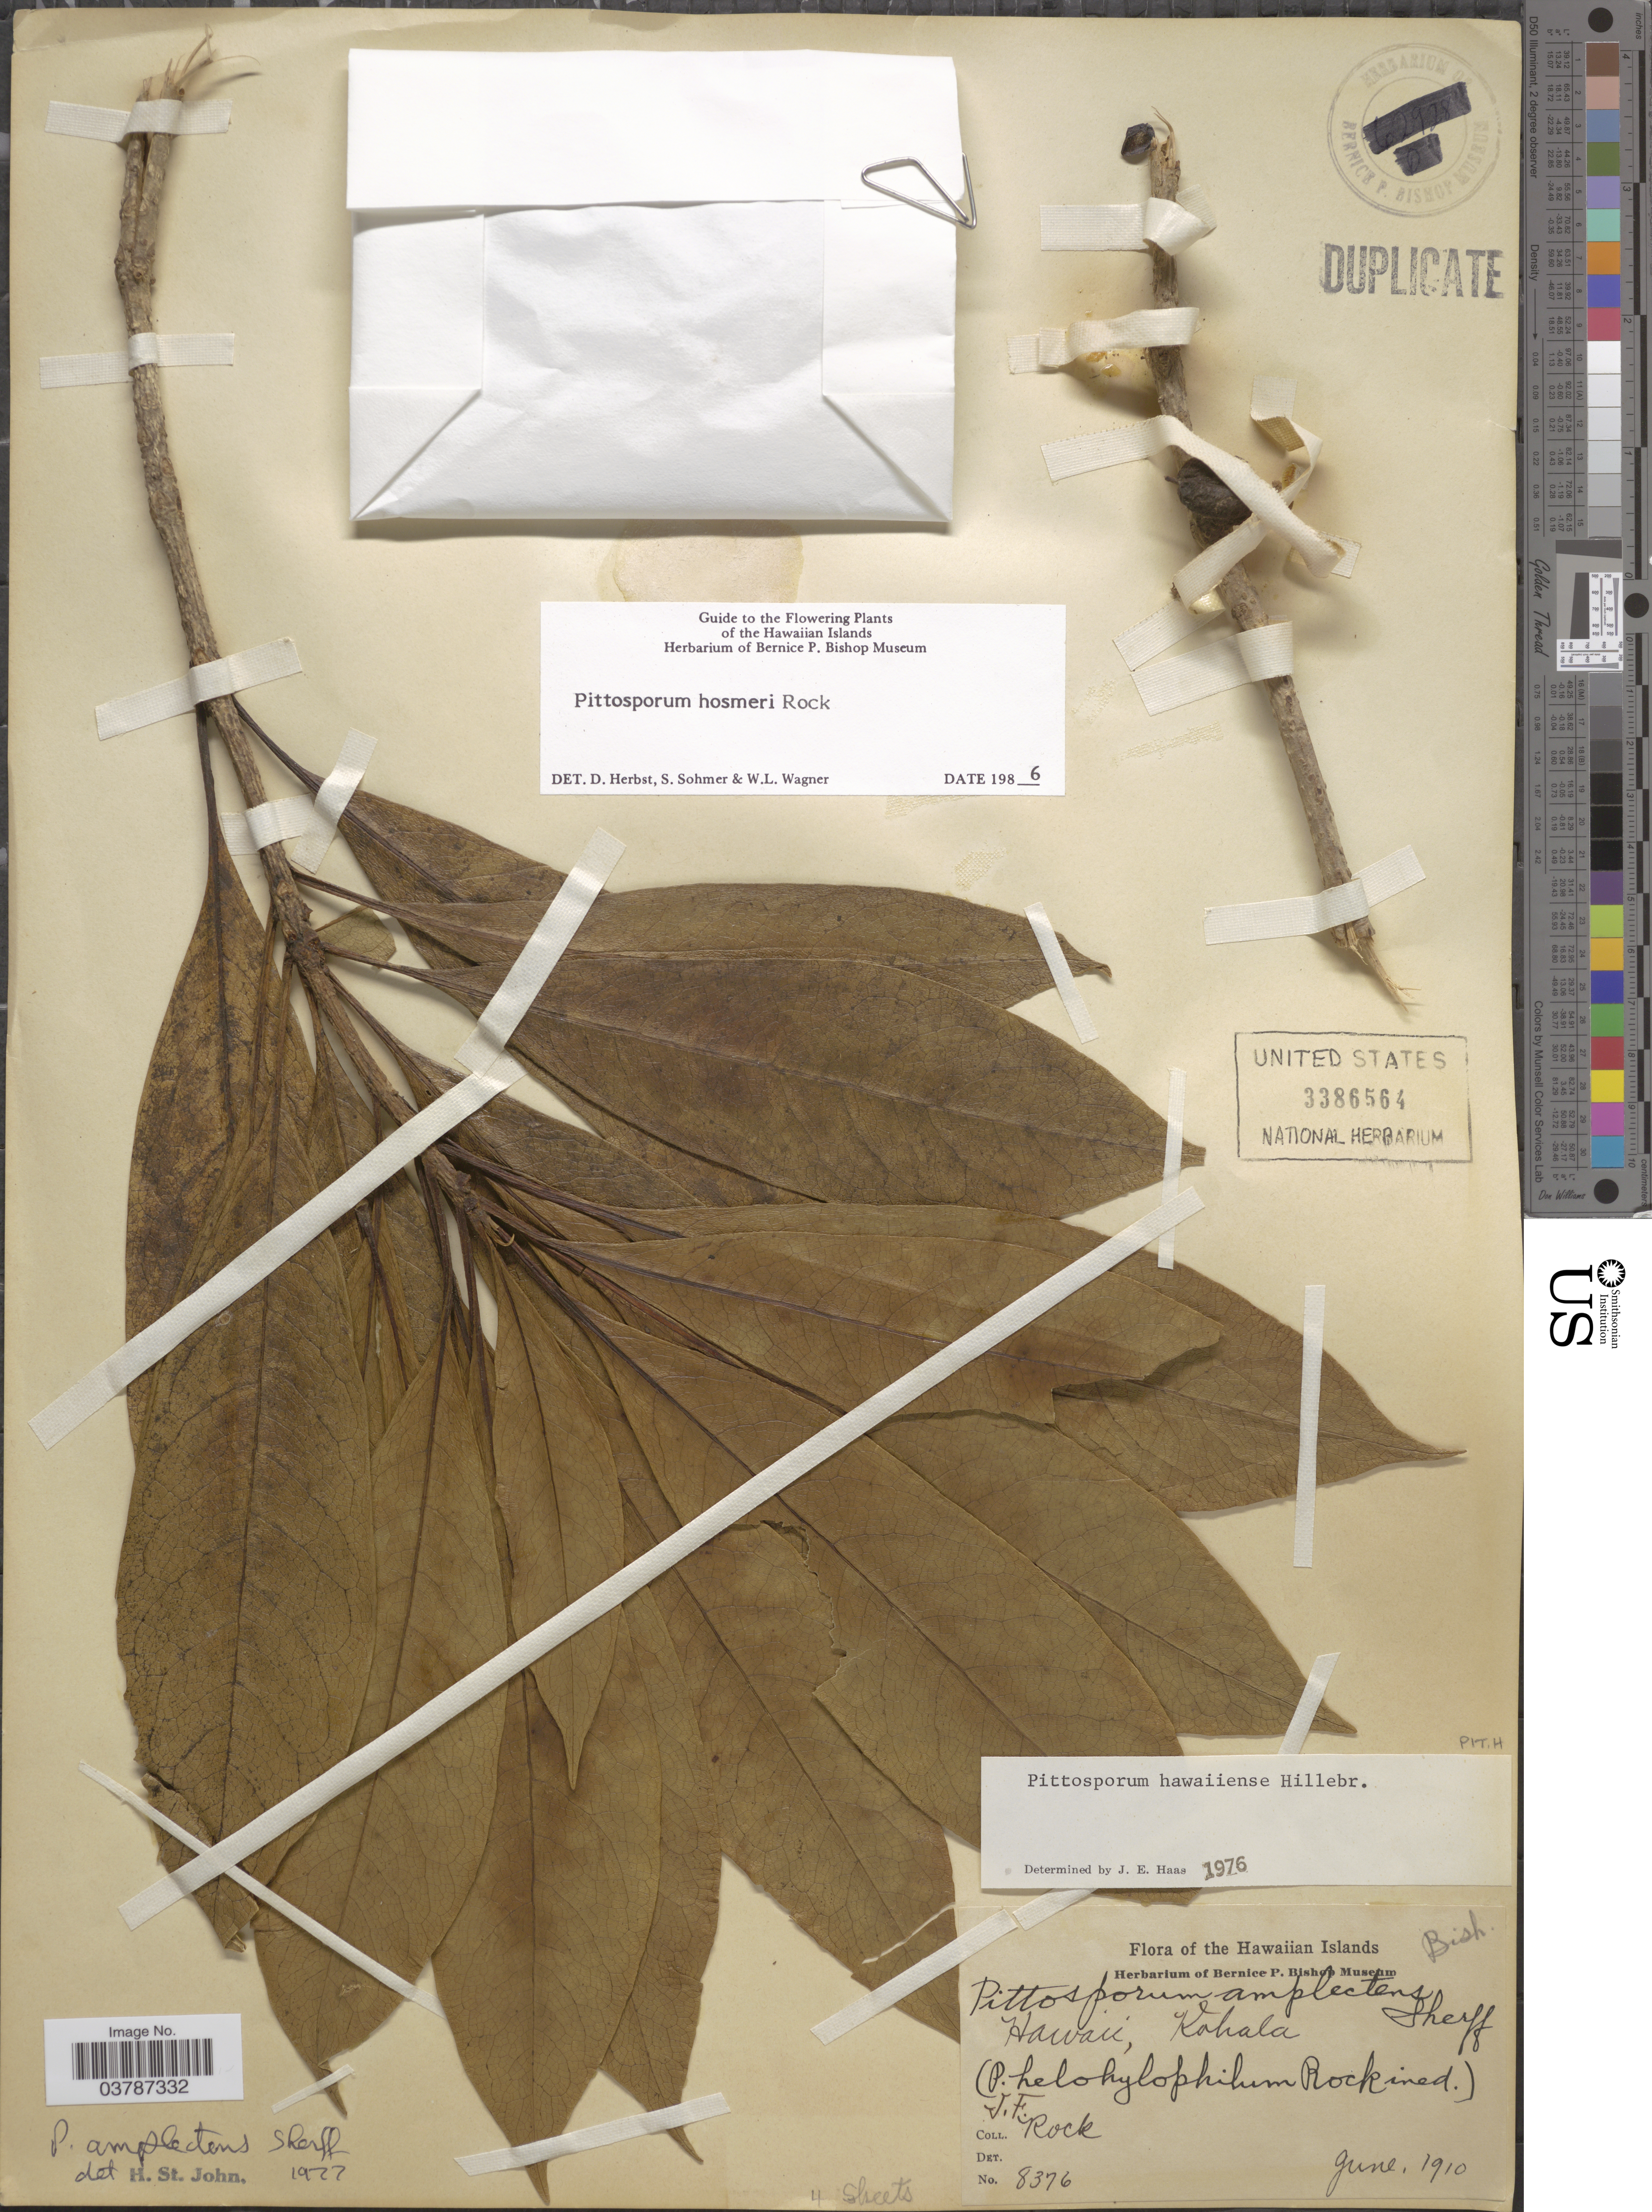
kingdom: Plantae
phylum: Tracheophyta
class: Magnoliopsida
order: Apiales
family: Pittosporaceae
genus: Pittosporum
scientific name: Pittosporum hosmeri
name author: Rock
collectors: J. Rock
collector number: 8376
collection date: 1910-06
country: United States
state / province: Hawaii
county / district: Hawaii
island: Hawaii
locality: Hawaiian Islands. Kohala.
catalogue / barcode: US 3386564